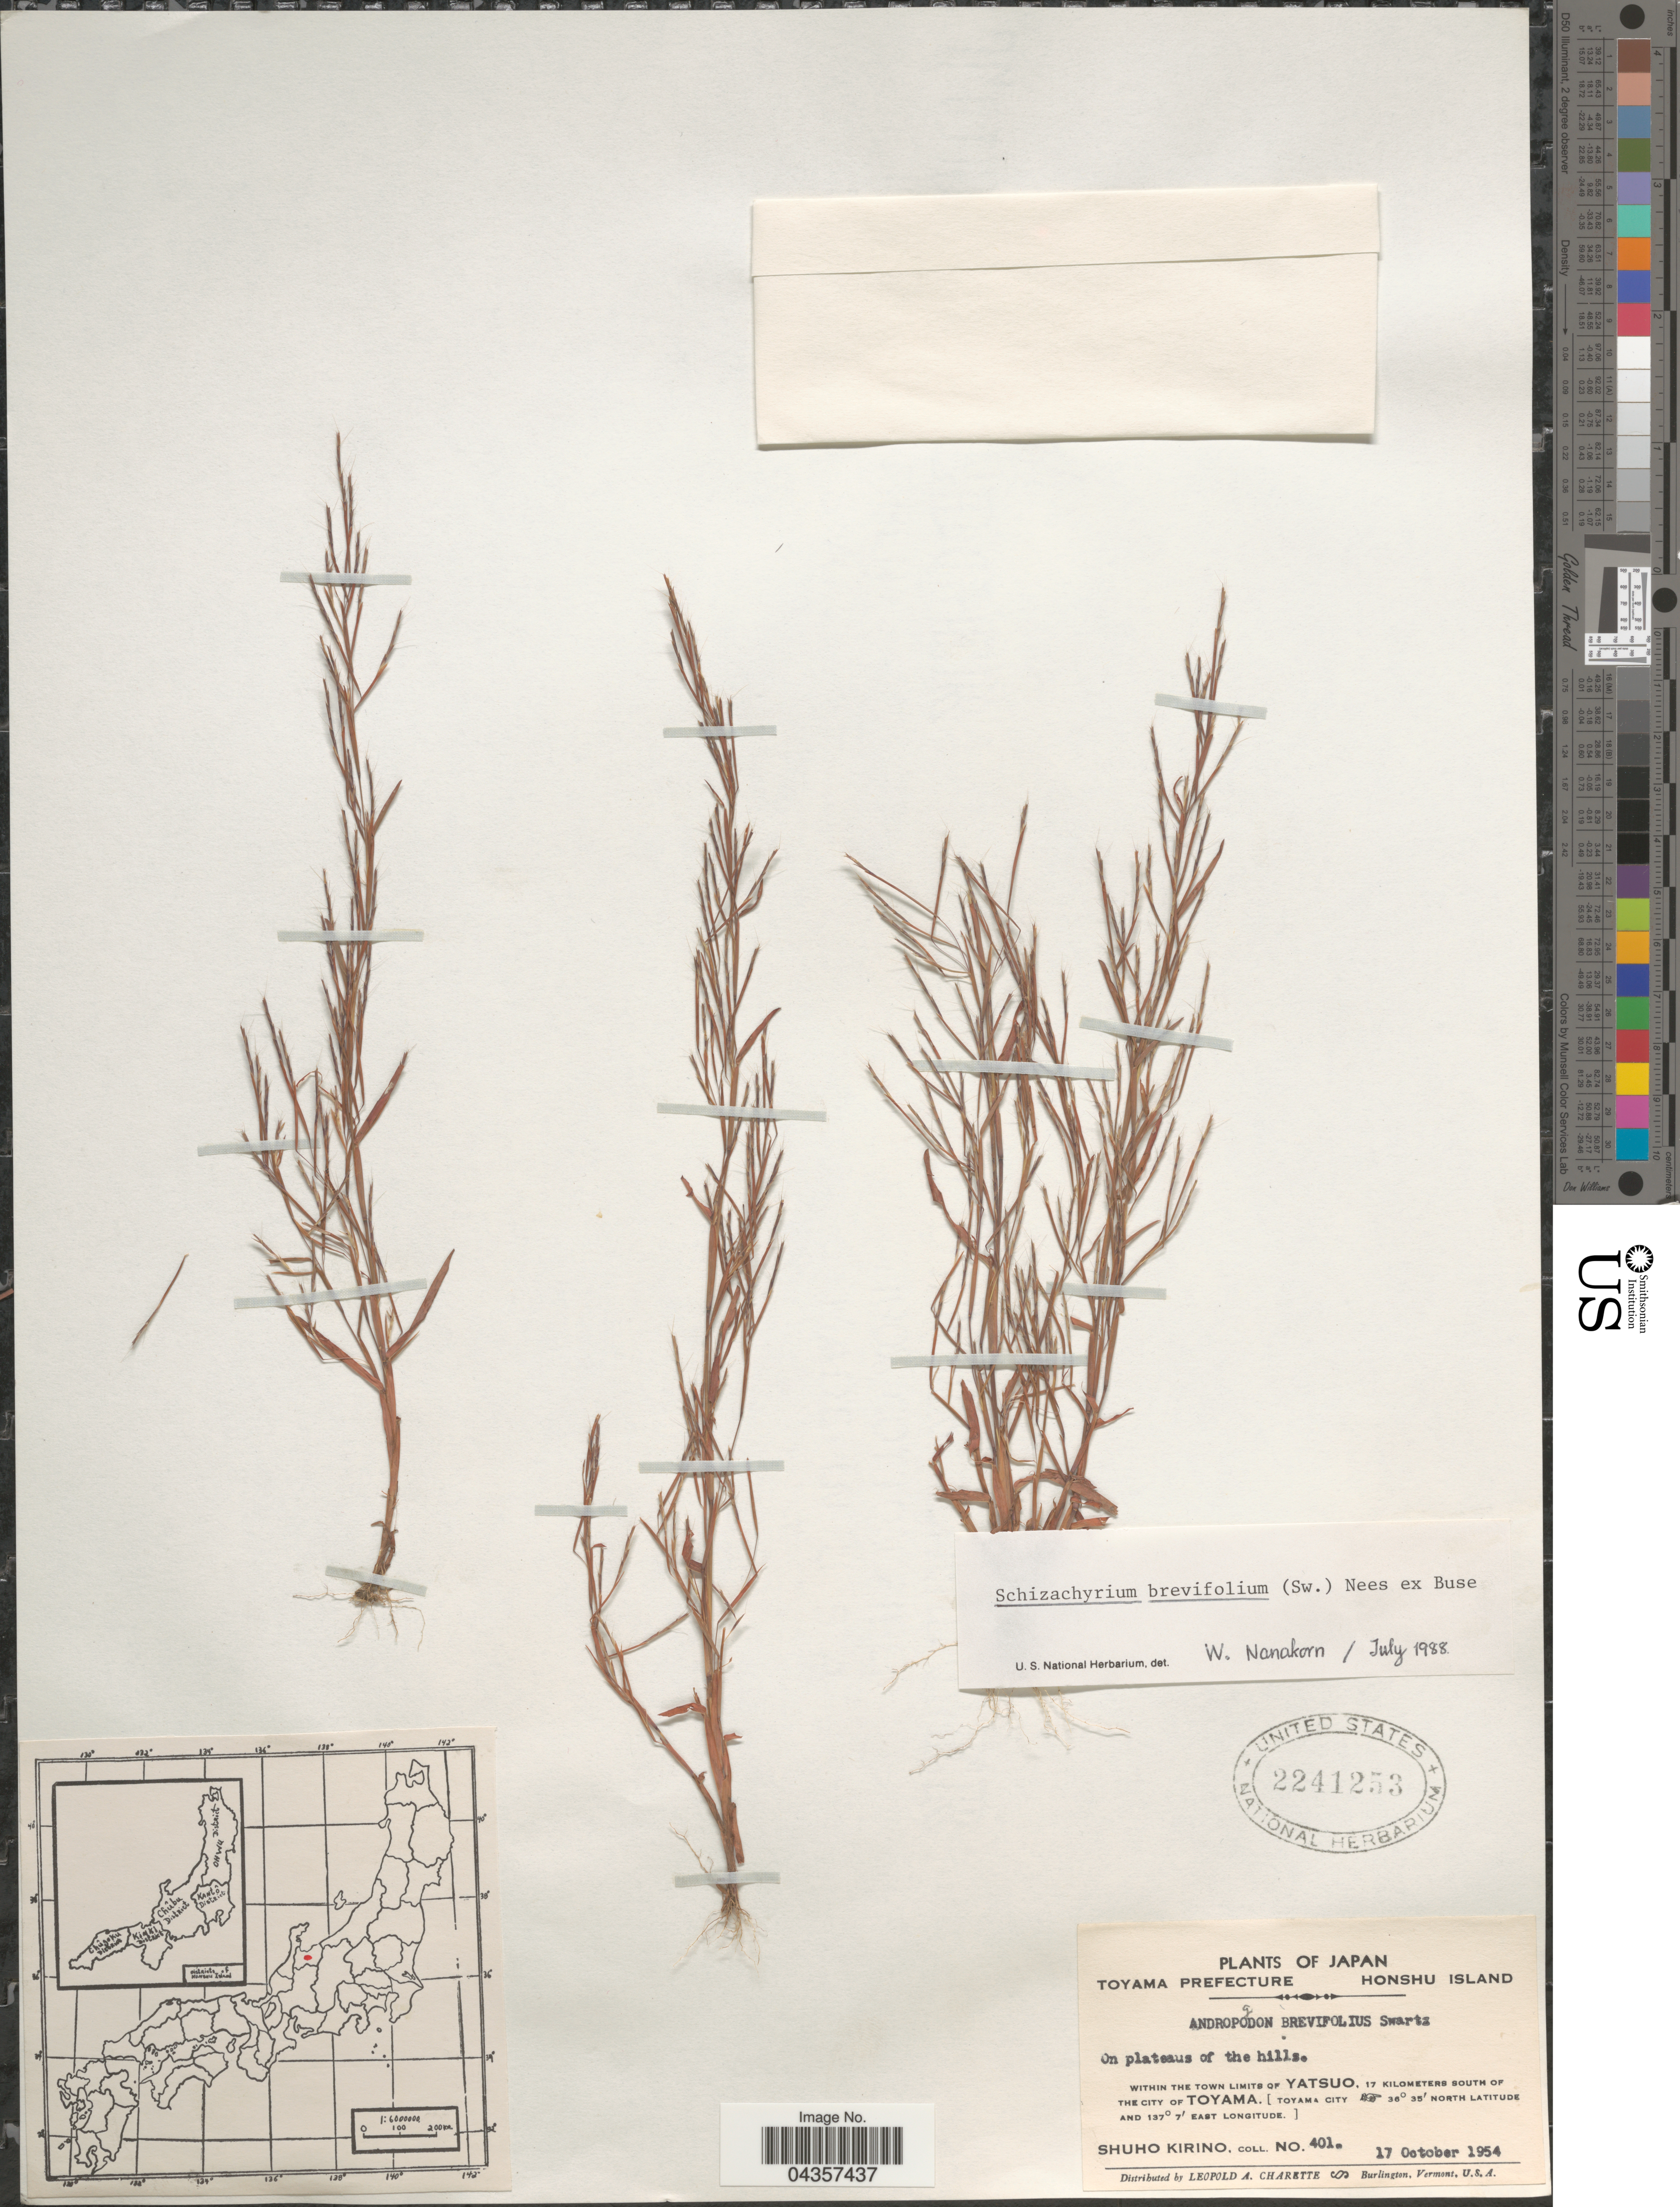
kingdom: Plantae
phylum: Tracheophyta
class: Liliopsida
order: Poales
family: Poaceae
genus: Schizachyrium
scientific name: Schizachyrium brevifolium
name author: (Sw.) Nees ex Büse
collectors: S. Kirino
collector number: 401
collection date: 1954-10-17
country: Japan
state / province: Toyama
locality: Toyama Prefecture. Honshu Island. Within the town limits of Yatsuo, 17 kilometers south of the city of Toyama, [Toyama city].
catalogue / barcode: US 2241253